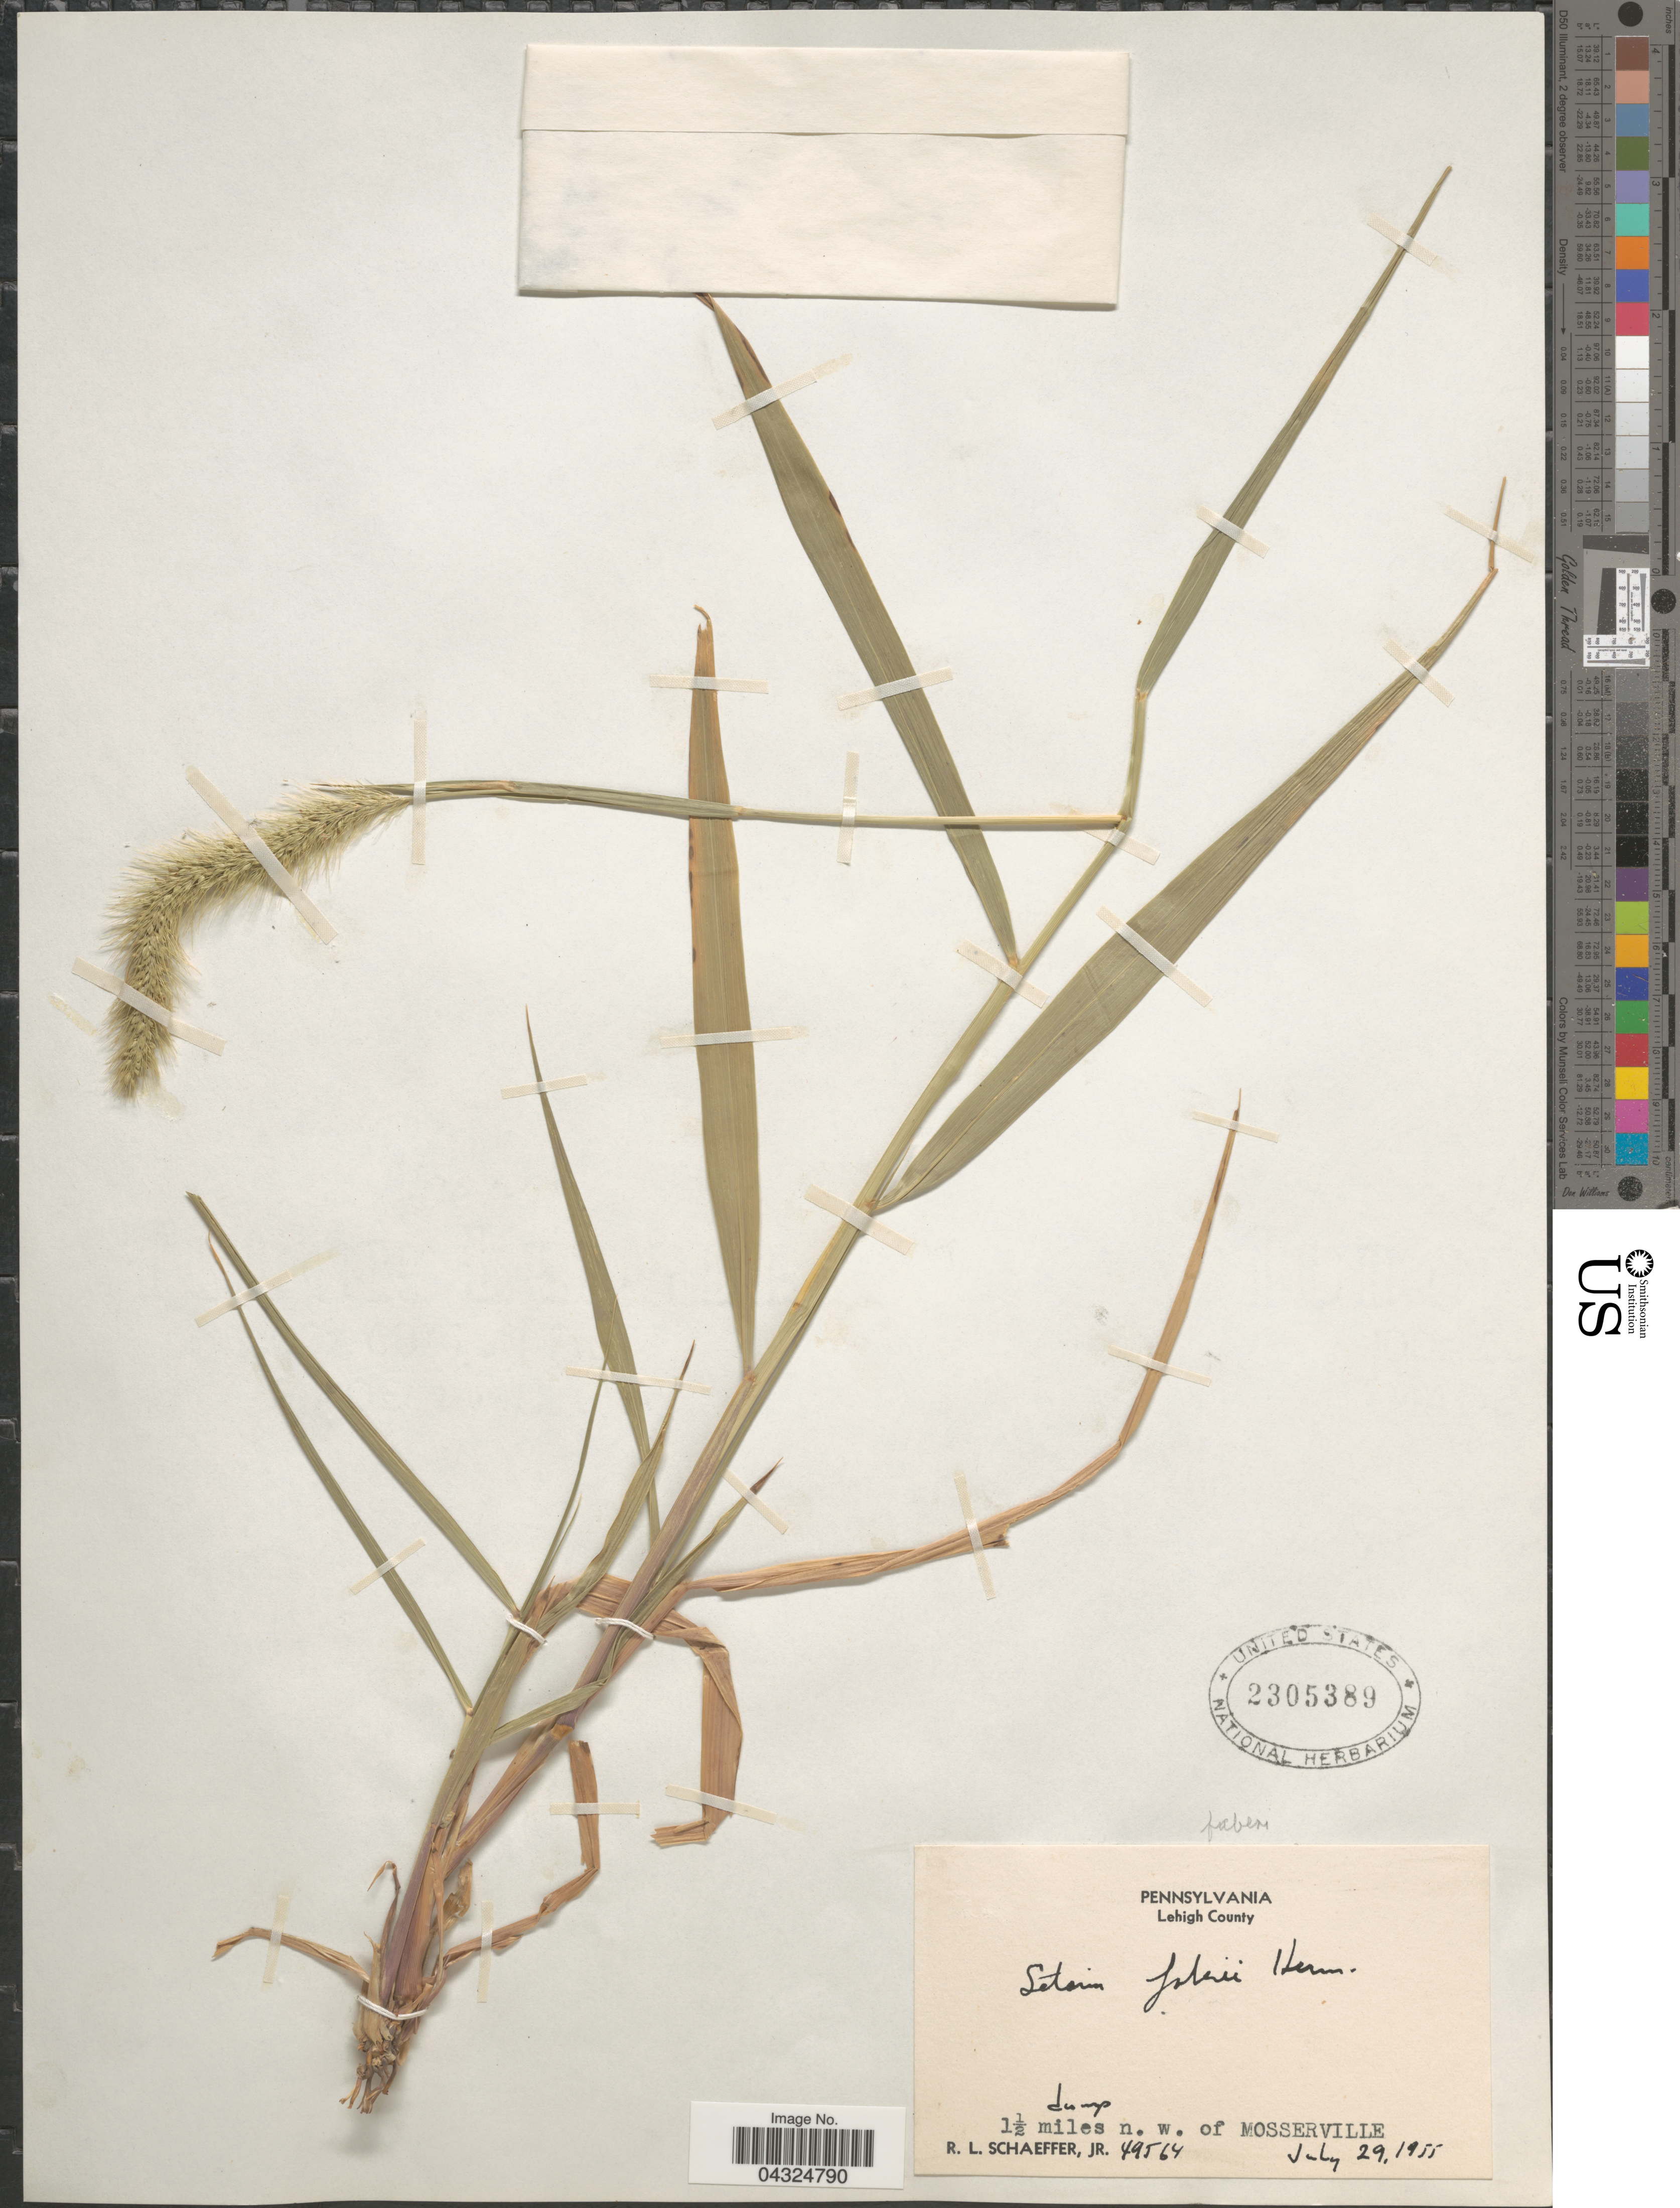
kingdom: Plantae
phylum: Tracheophyta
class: Liliopsida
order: Poales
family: Poaceae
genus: Setaria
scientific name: Setaria faberi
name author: R.A.W. Herrm.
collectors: R. L. Schaeffer Jr.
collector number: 49564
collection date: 1955-07-29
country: United States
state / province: Pennsylvania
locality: Lehigh County. 1½ miles n.w. of Mosserville.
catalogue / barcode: US 2305389